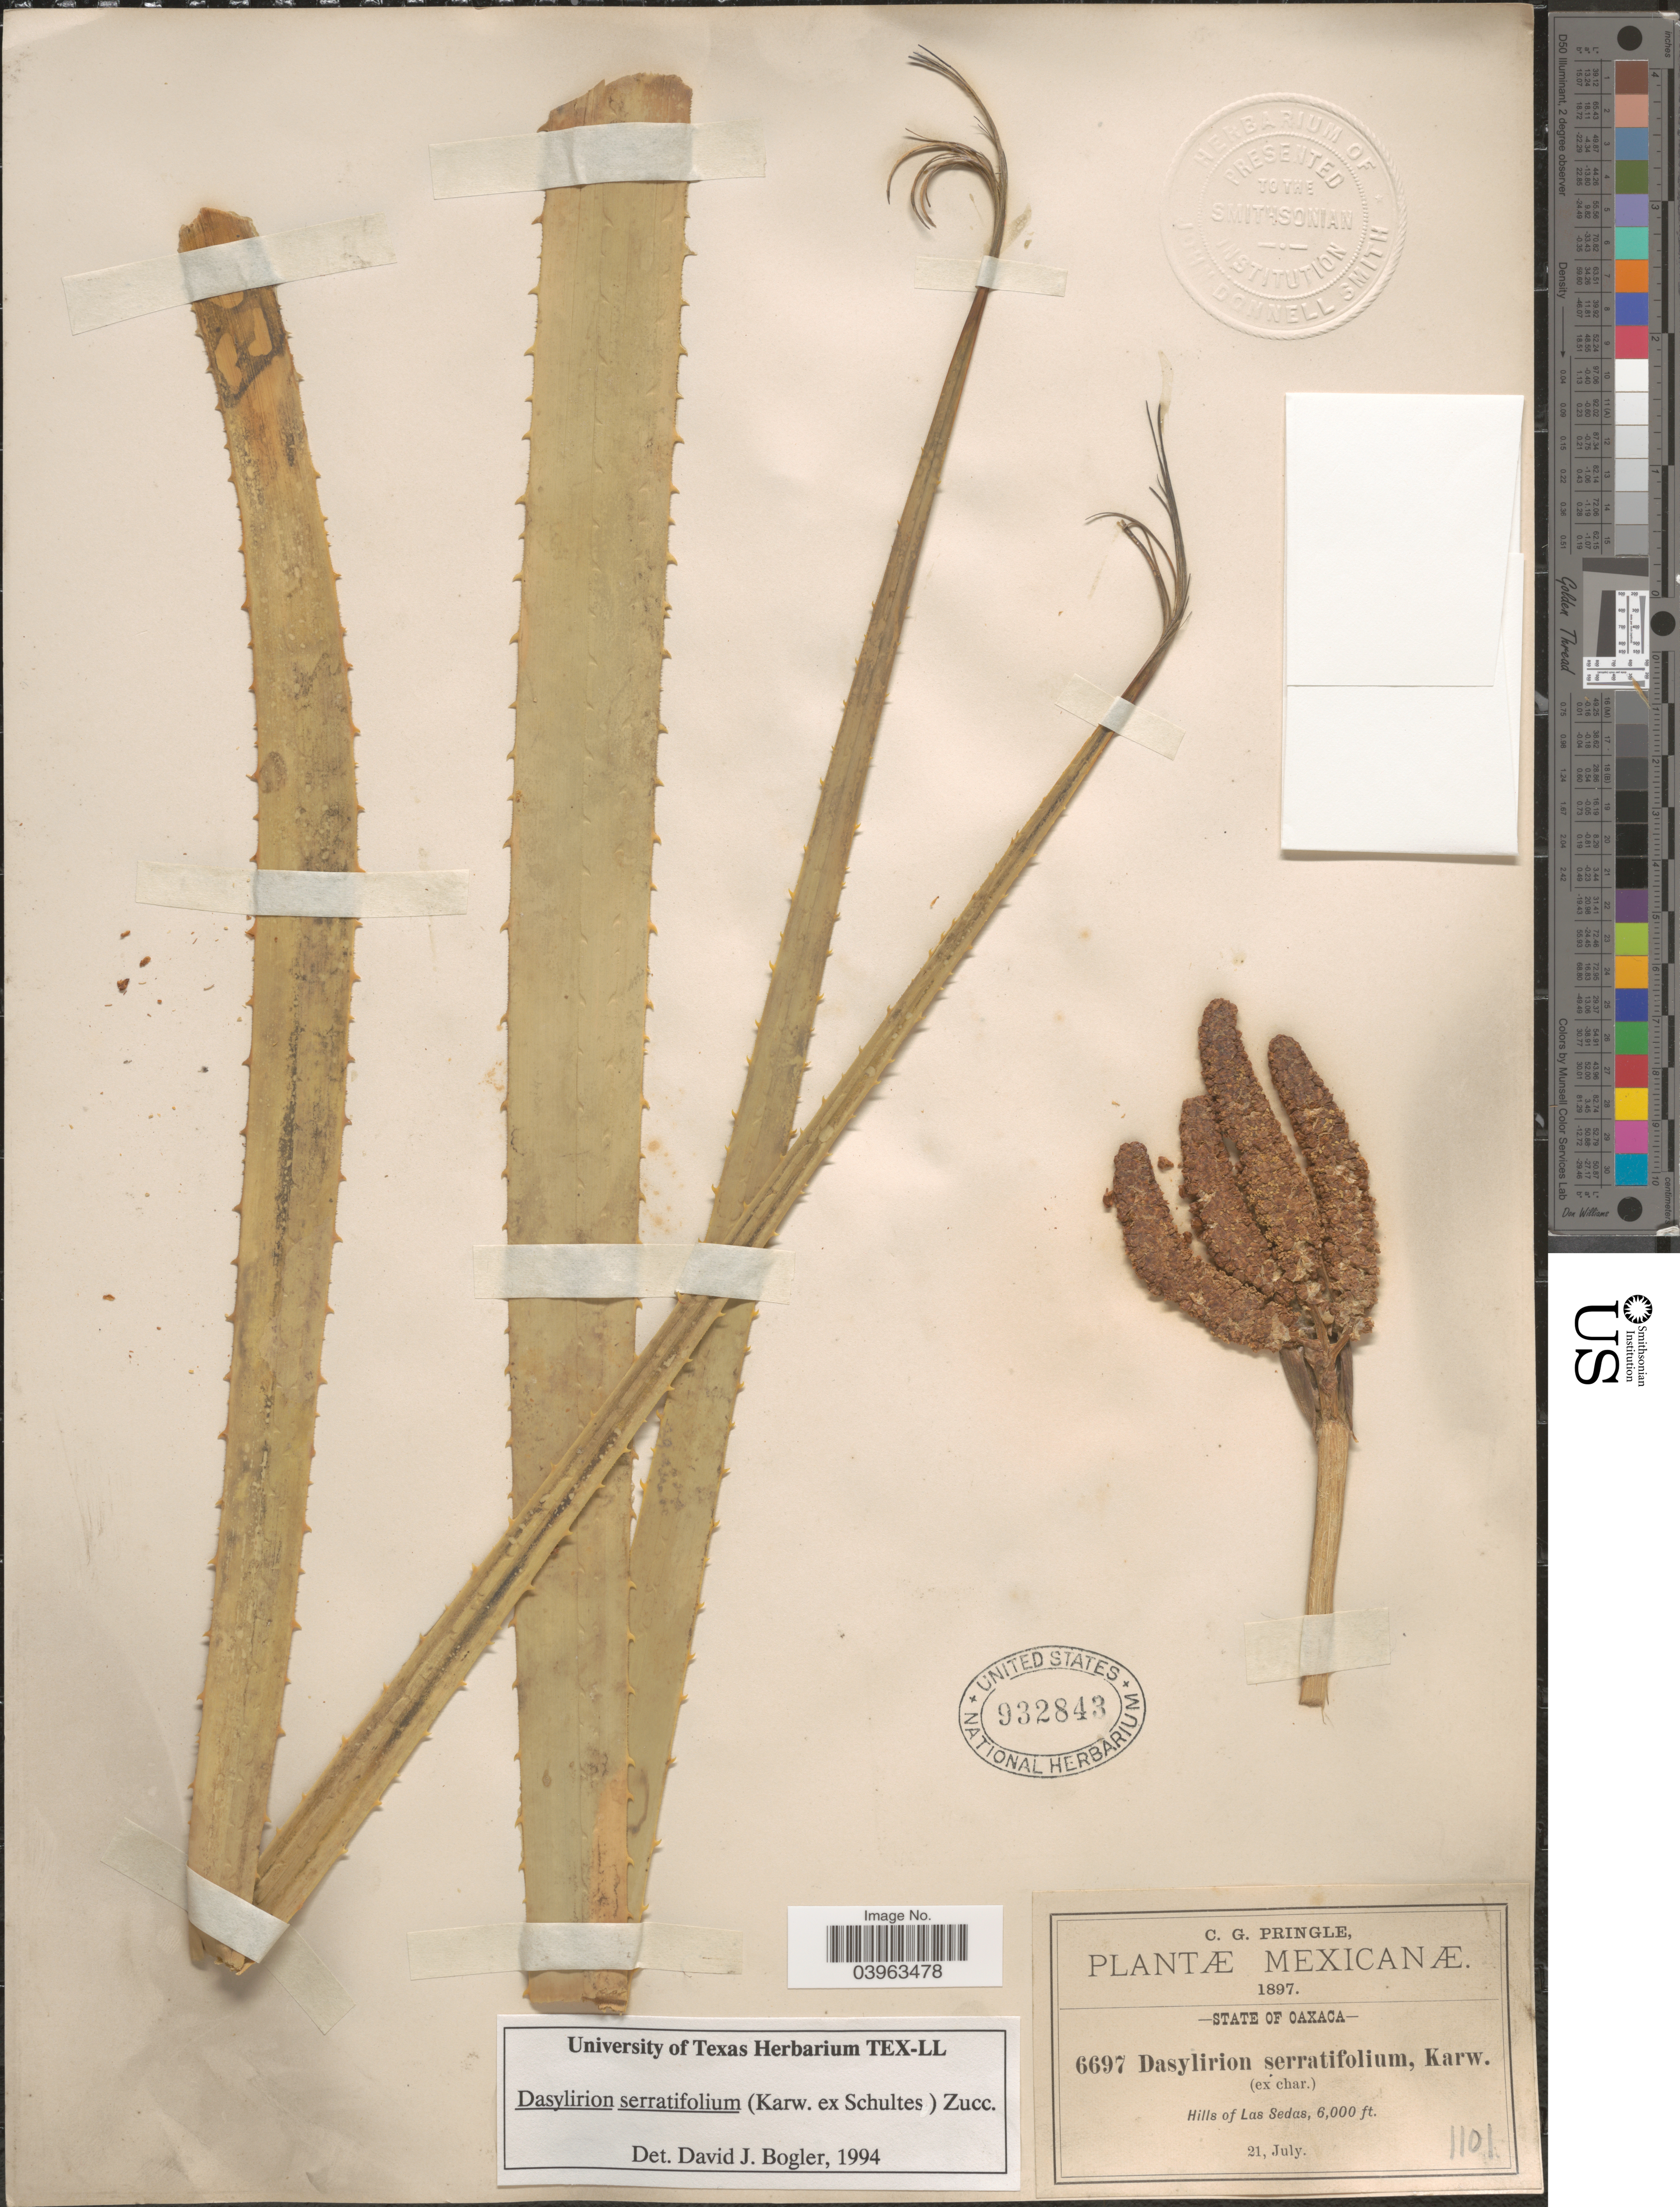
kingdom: Plantae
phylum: Tracheophyta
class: Liliopsida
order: Asparagales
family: Asparagaceae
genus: Dasylirion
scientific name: Dasylirion serratifolium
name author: Karw.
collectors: C. G. Pringle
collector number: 6697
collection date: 1897-07-21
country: Mexico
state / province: Oaxaca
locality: Hills of Las Sedas.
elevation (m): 1829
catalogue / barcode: US 932843